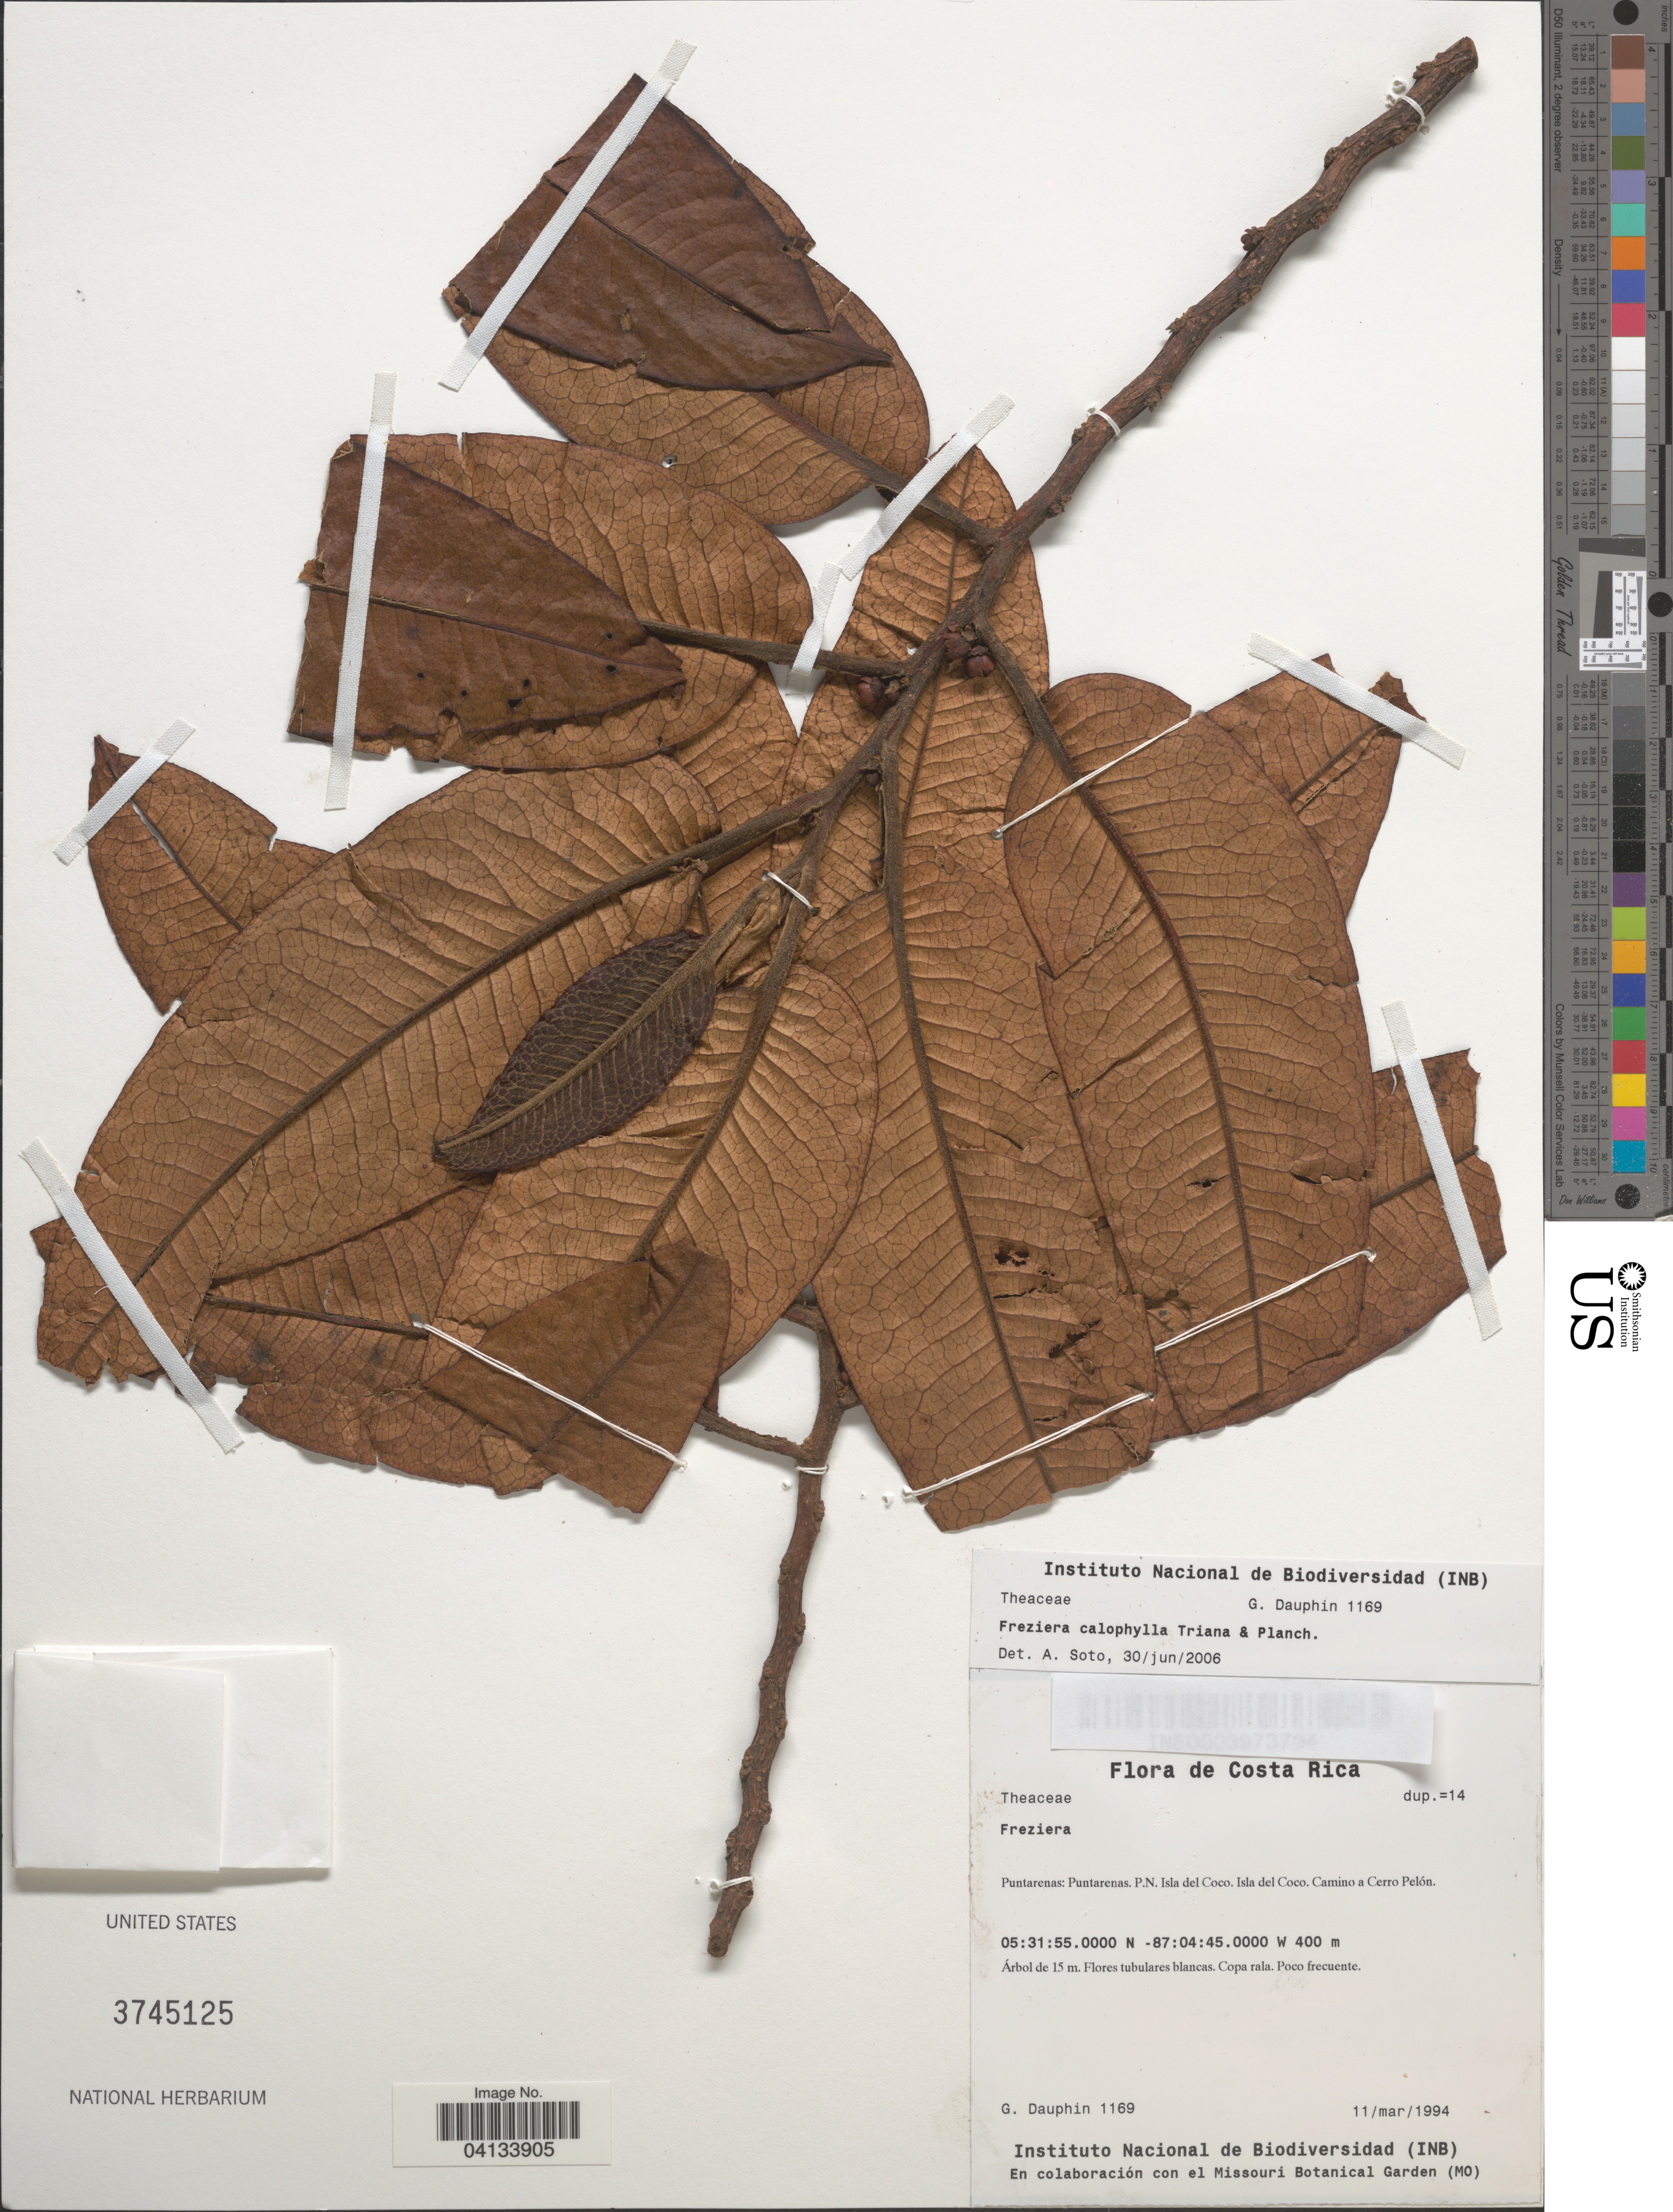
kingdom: Plantae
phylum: Tracheophyta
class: Magnoliopsida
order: Ericales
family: Pentaphylacaceae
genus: Freziera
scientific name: Freziera calophylla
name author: Triana & Planch.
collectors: G. Dauphin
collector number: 1169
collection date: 1994-03-11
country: Costa Rica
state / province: Puntarenas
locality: Puntarenas. P.N. Isla del Coco. Isla del Coco. Camino a Cerro Pelcón.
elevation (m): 400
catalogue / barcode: US 3745125